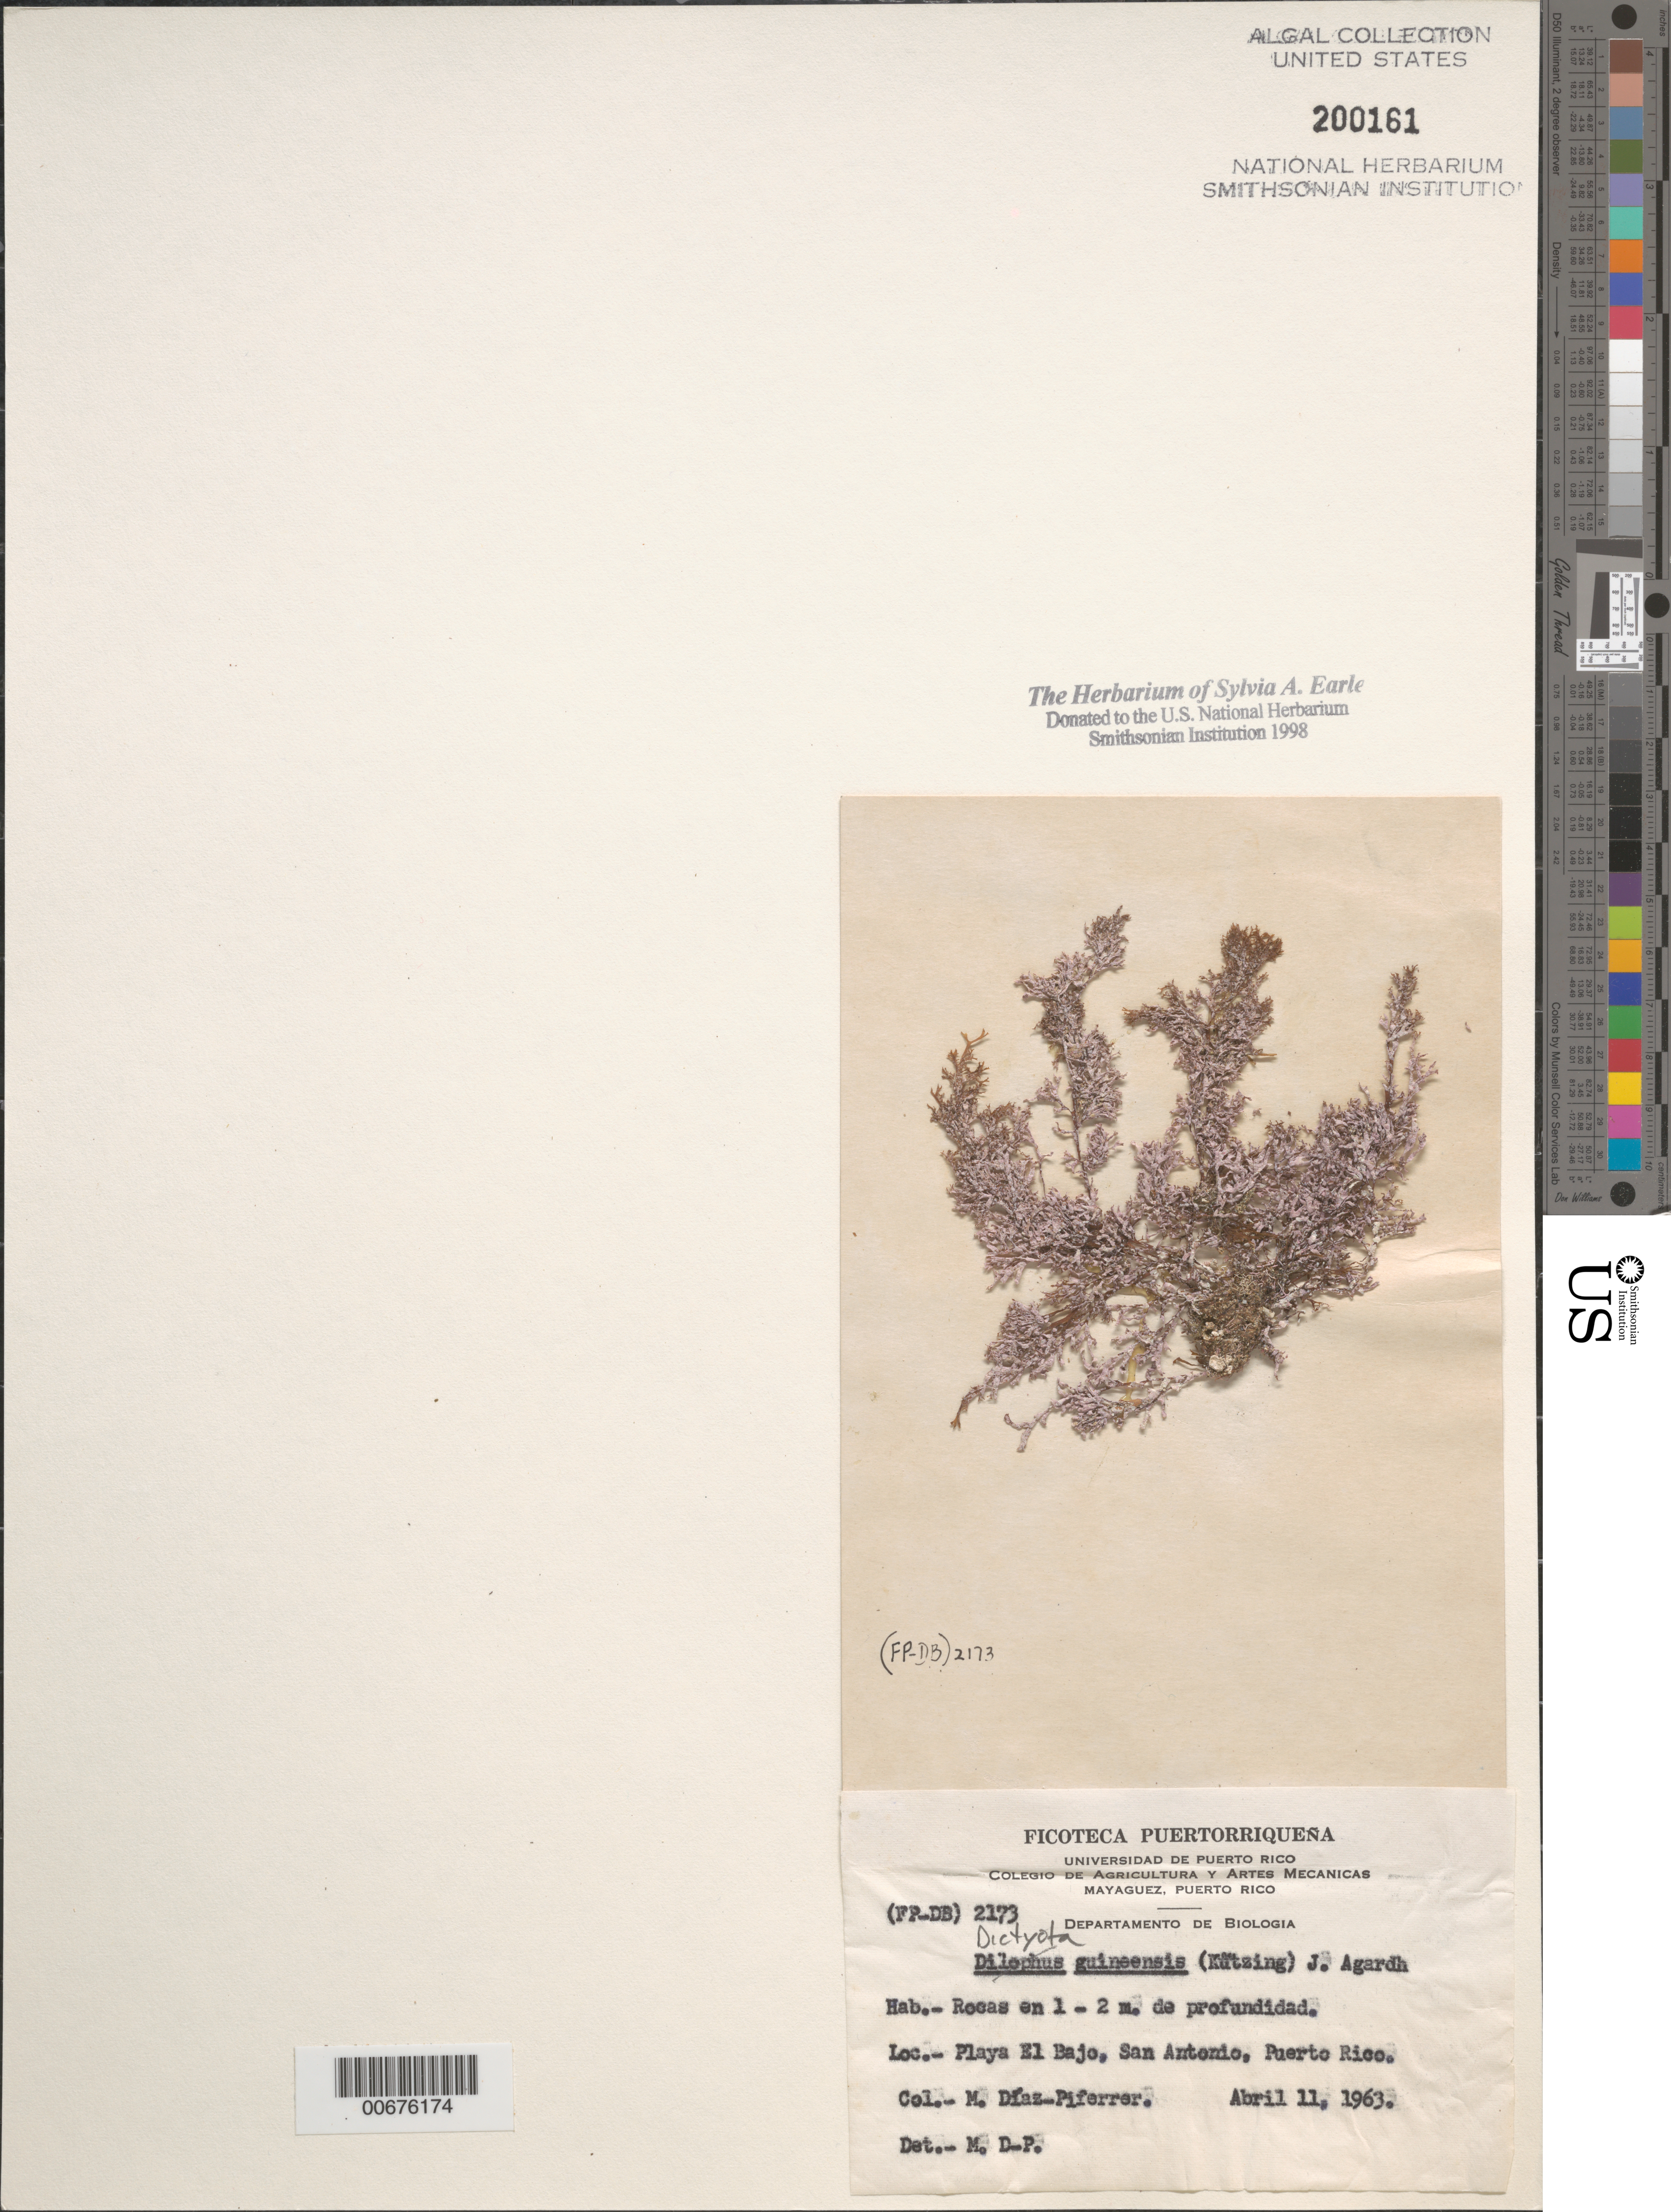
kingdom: Chromista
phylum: Ochrophyta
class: Phaeophyceae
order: Dictyotales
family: Dictyotaceae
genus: Dictyota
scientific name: Dictyota guineensis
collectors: M. Diaz-Piferrer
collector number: (fp-db) 2173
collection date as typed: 11 Apr 1963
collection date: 1963-04-11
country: Puerto Rico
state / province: Isabela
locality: Playa El Jobo, San Antonio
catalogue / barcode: US 200161